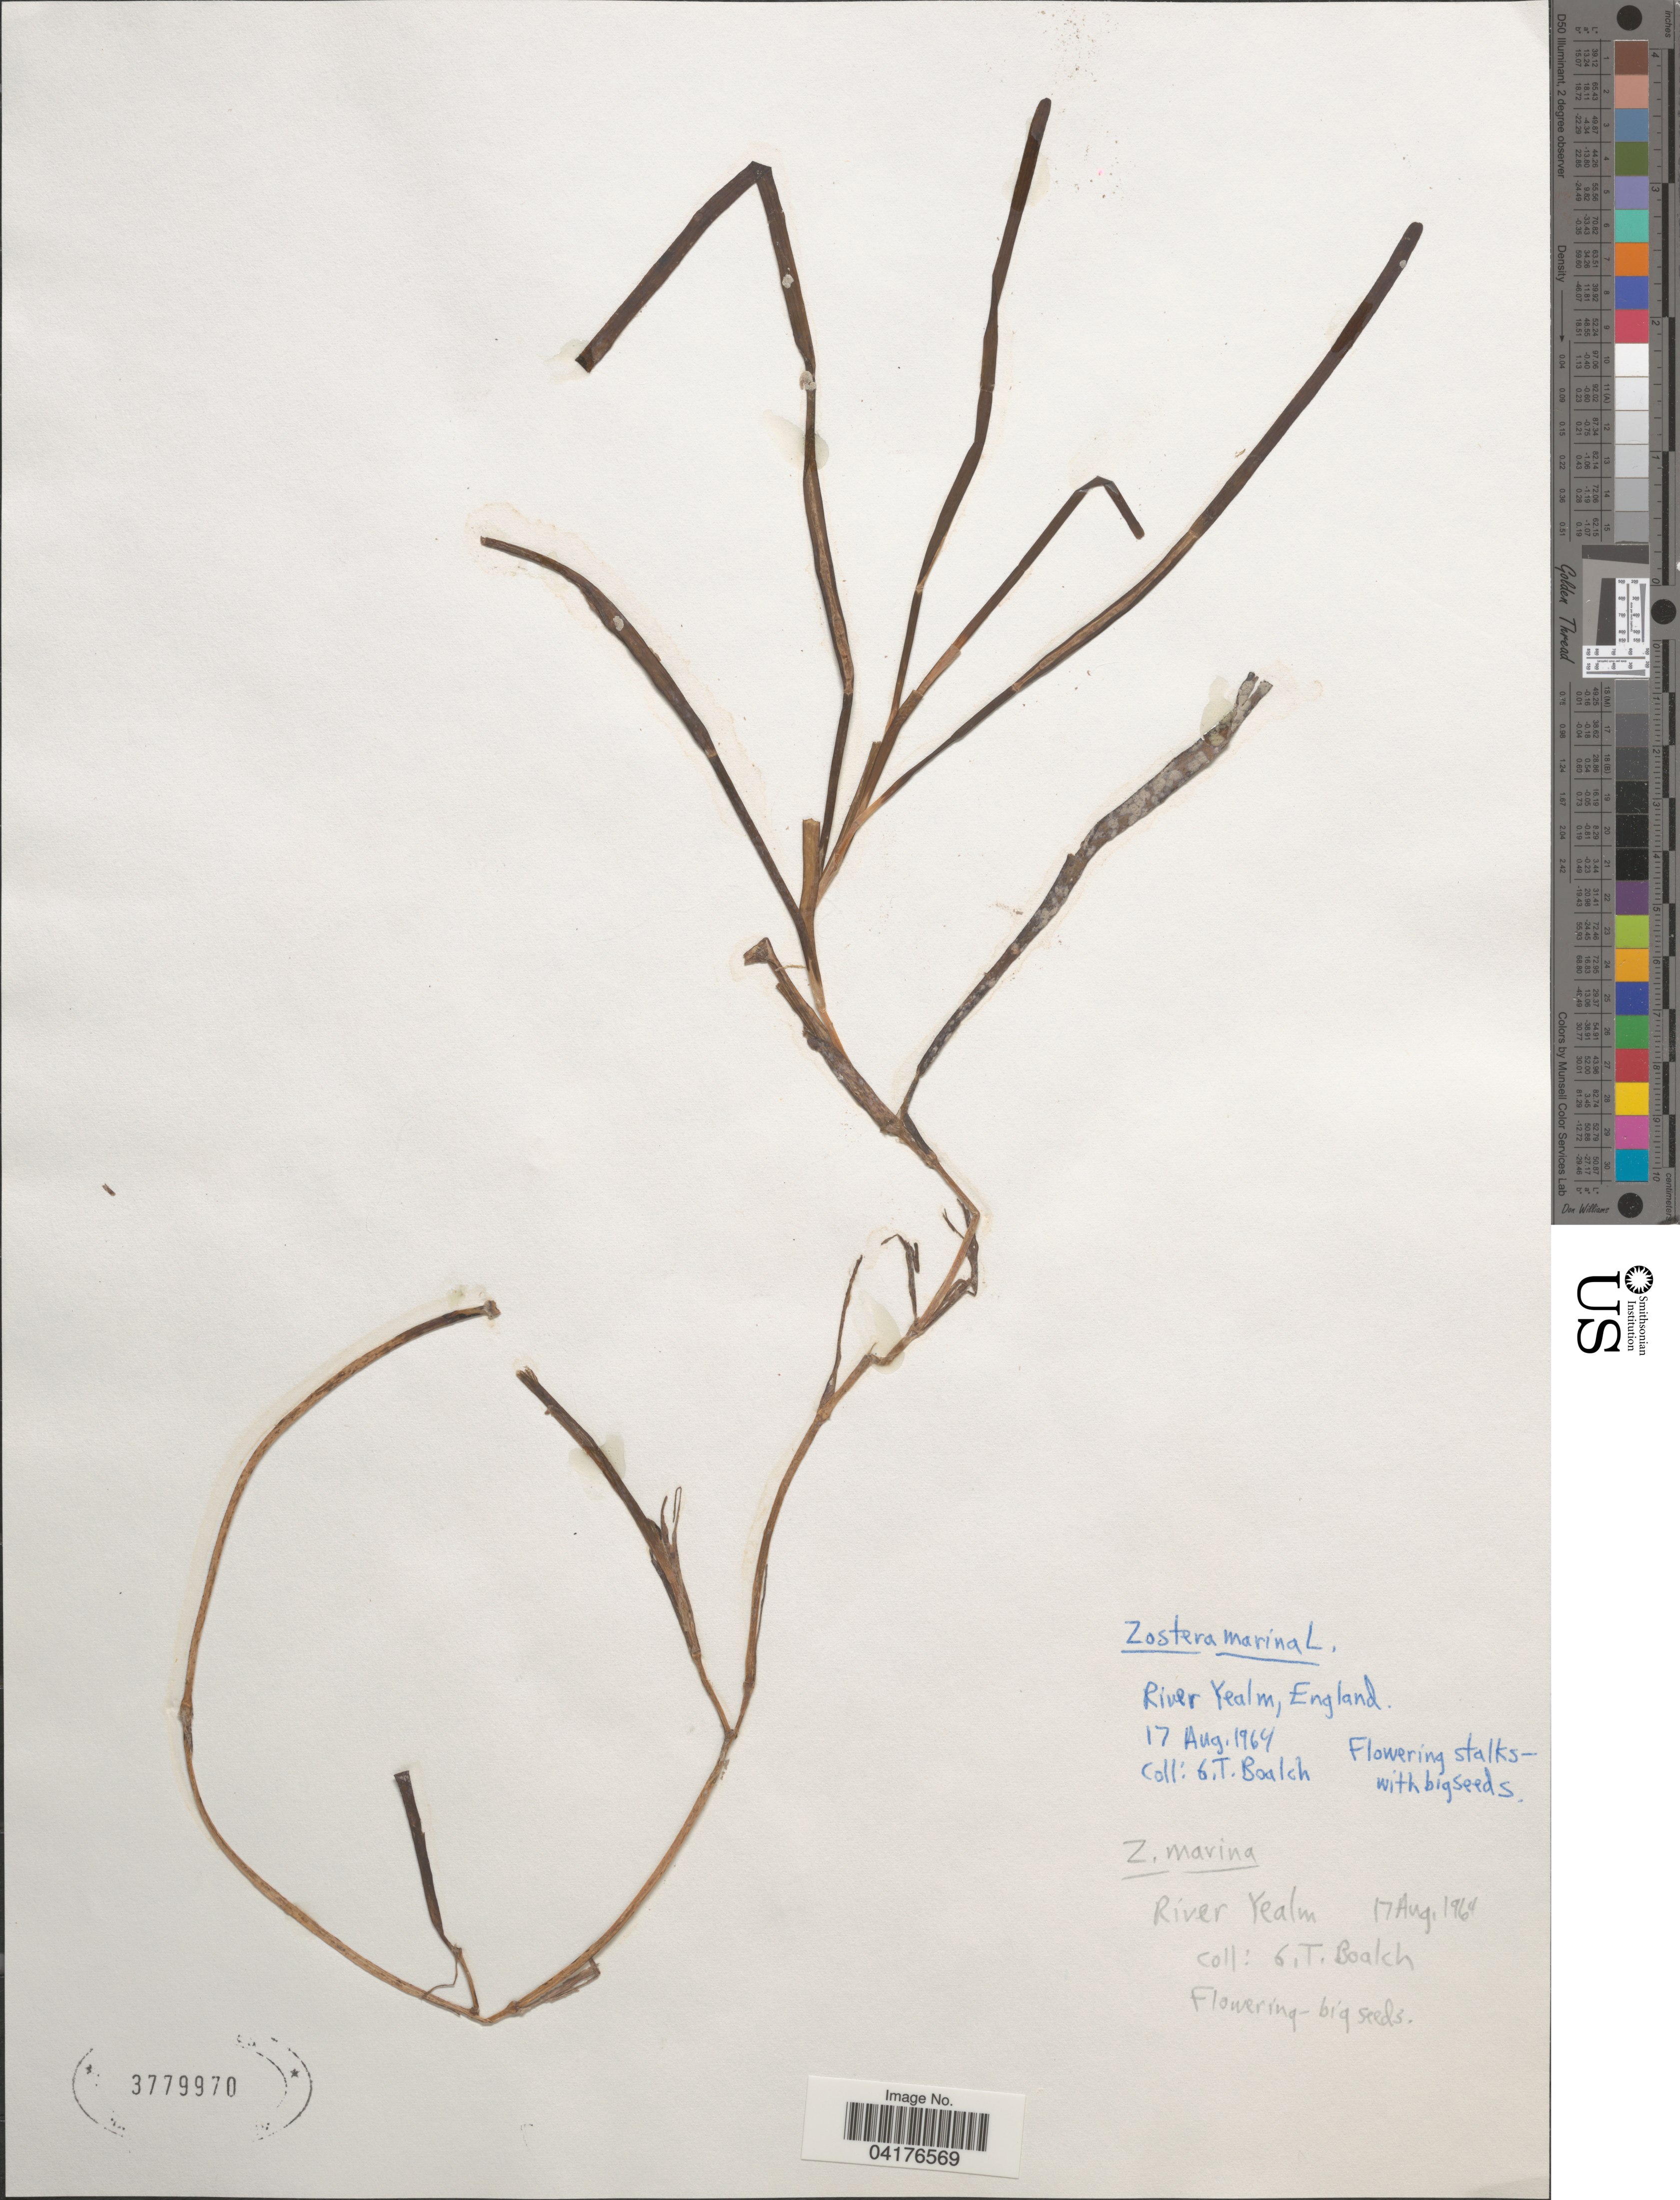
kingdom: Plantae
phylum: Tracheophyta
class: Liliopsida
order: Alismatales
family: Zosteraceae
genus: Zostera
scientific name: Zostera marina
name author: L.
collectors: G. Boalch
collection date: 1964-08-17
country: United Kingdom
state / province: England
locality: River Yealm.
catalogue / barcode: US 3779970